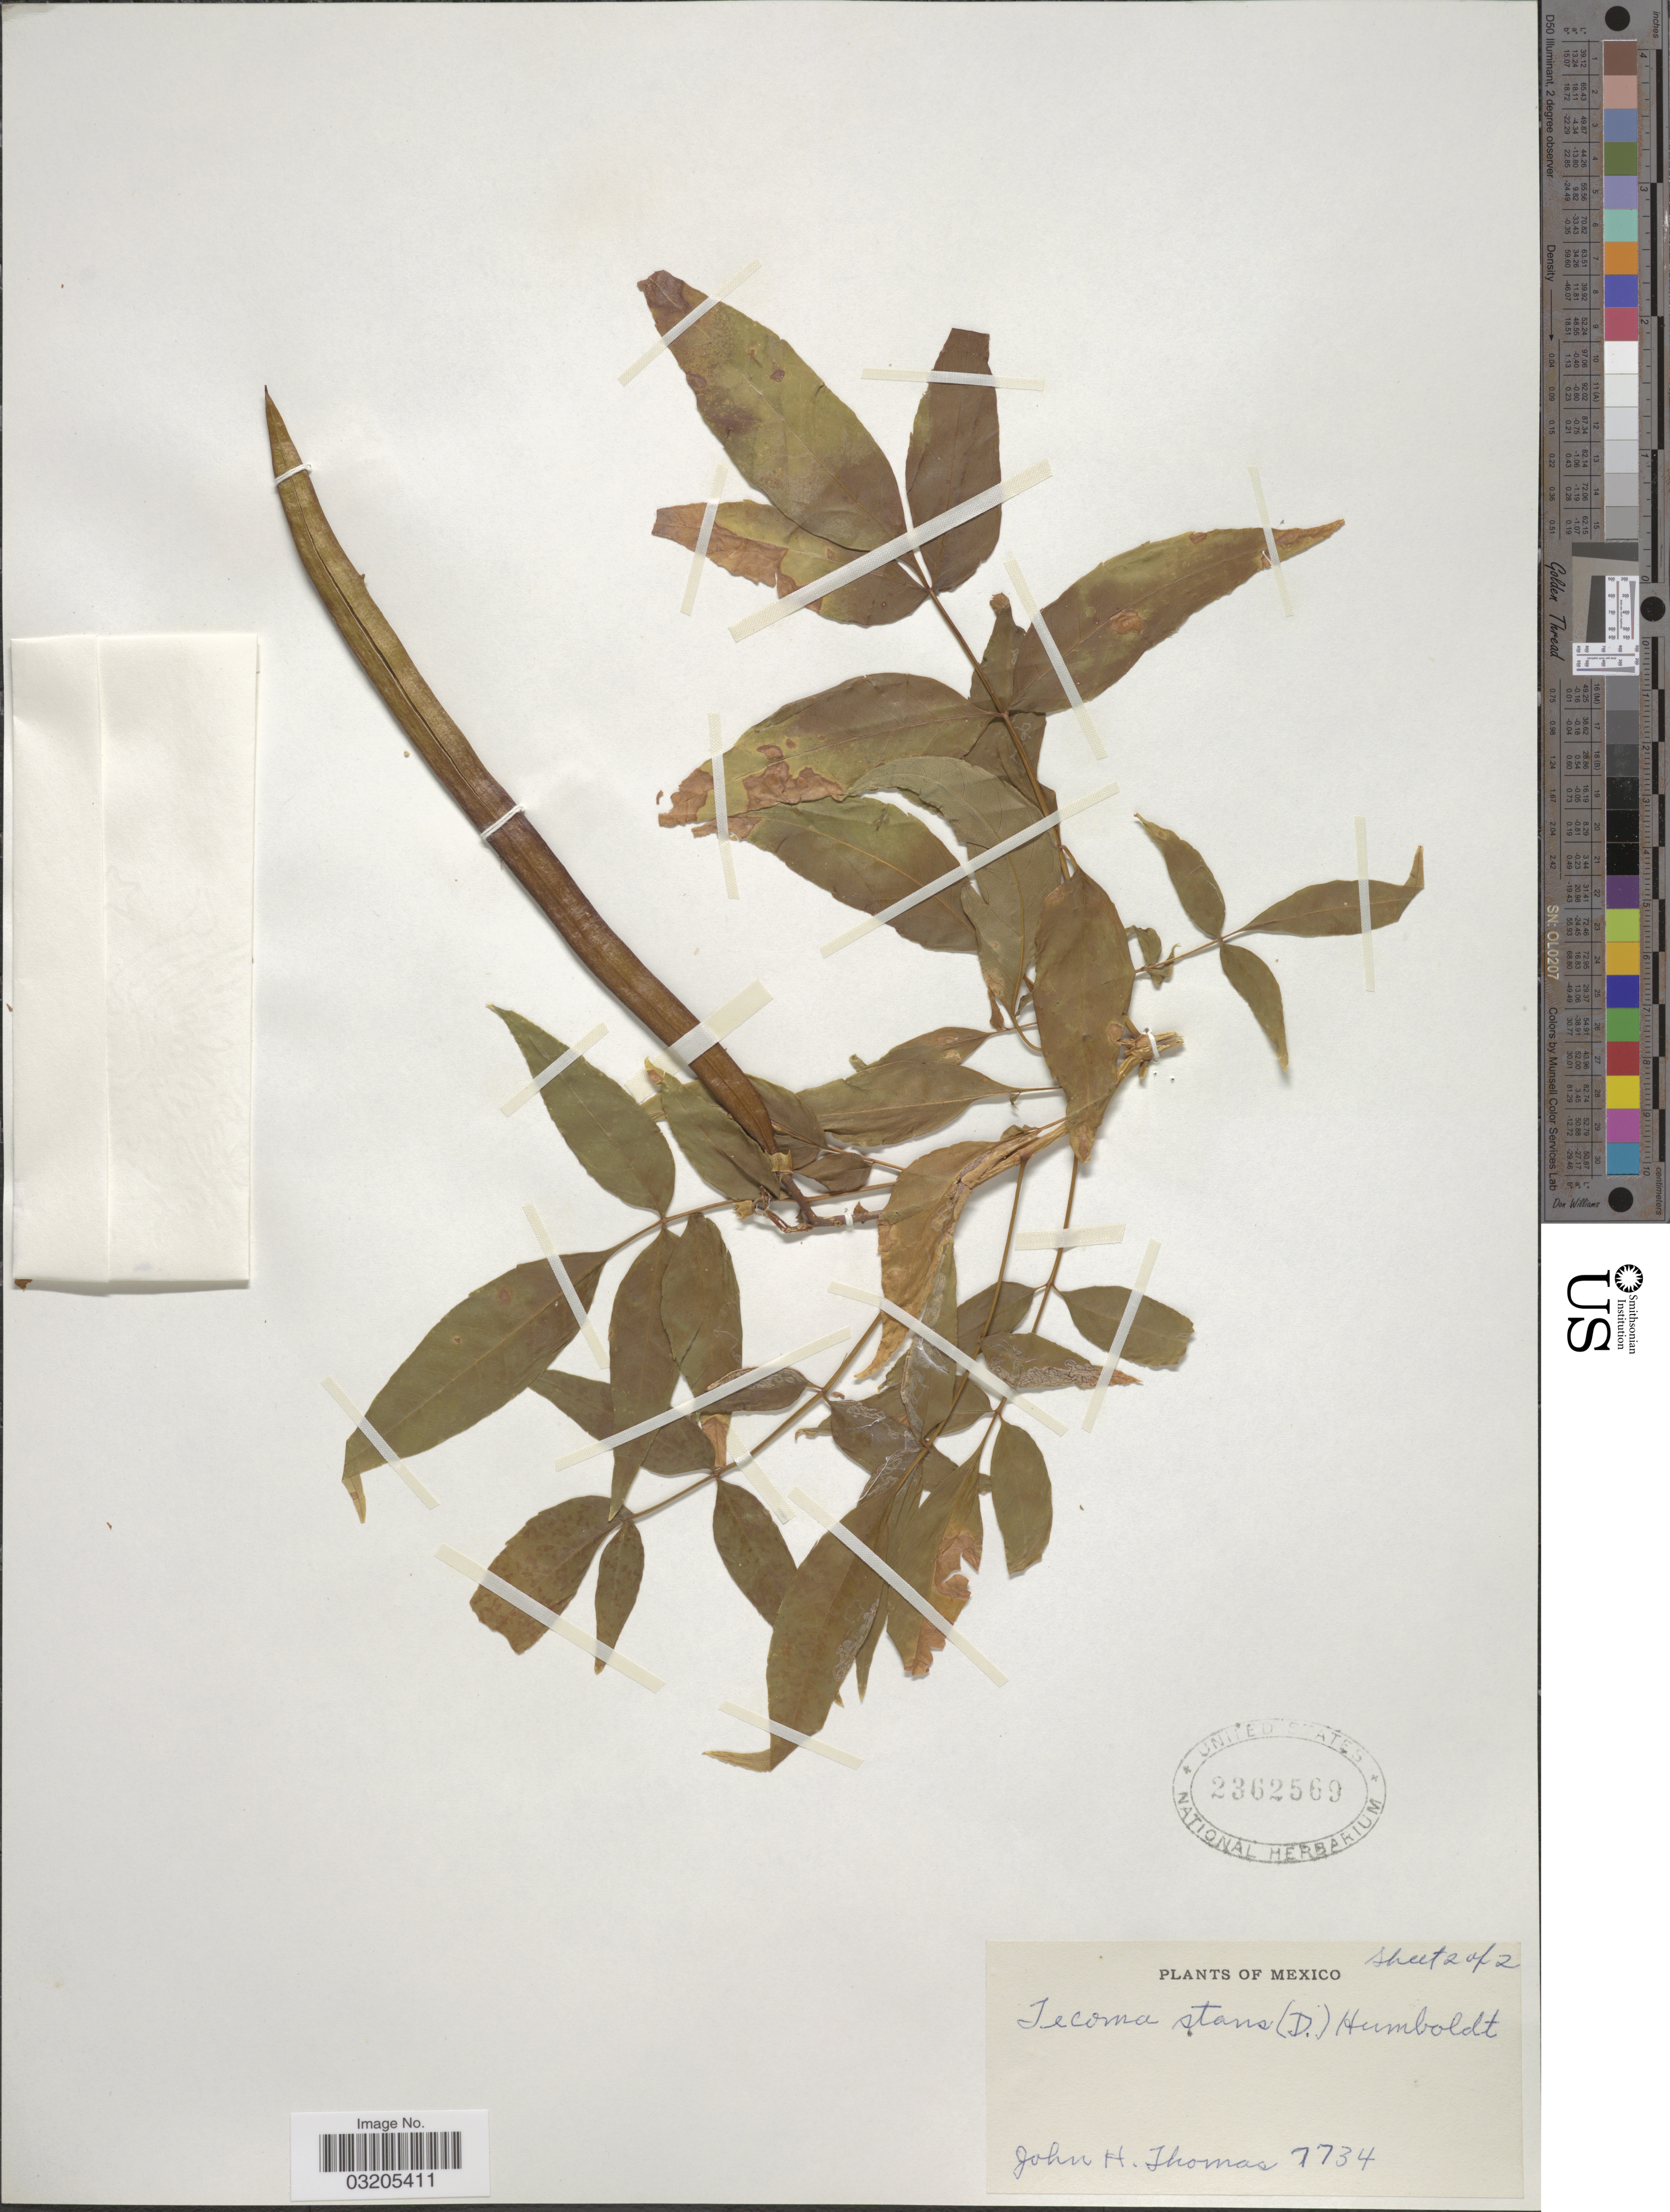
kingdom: Plantae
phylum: Tracheophyta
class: Magnoliopsida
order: Lamiales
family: Bignoniaceae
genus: Tecoma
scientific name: Tecoma stans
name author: (L.) Juss. ex Kunth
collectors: J. H. Thomas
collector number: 7734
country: Mexico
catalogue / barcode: US 2362569